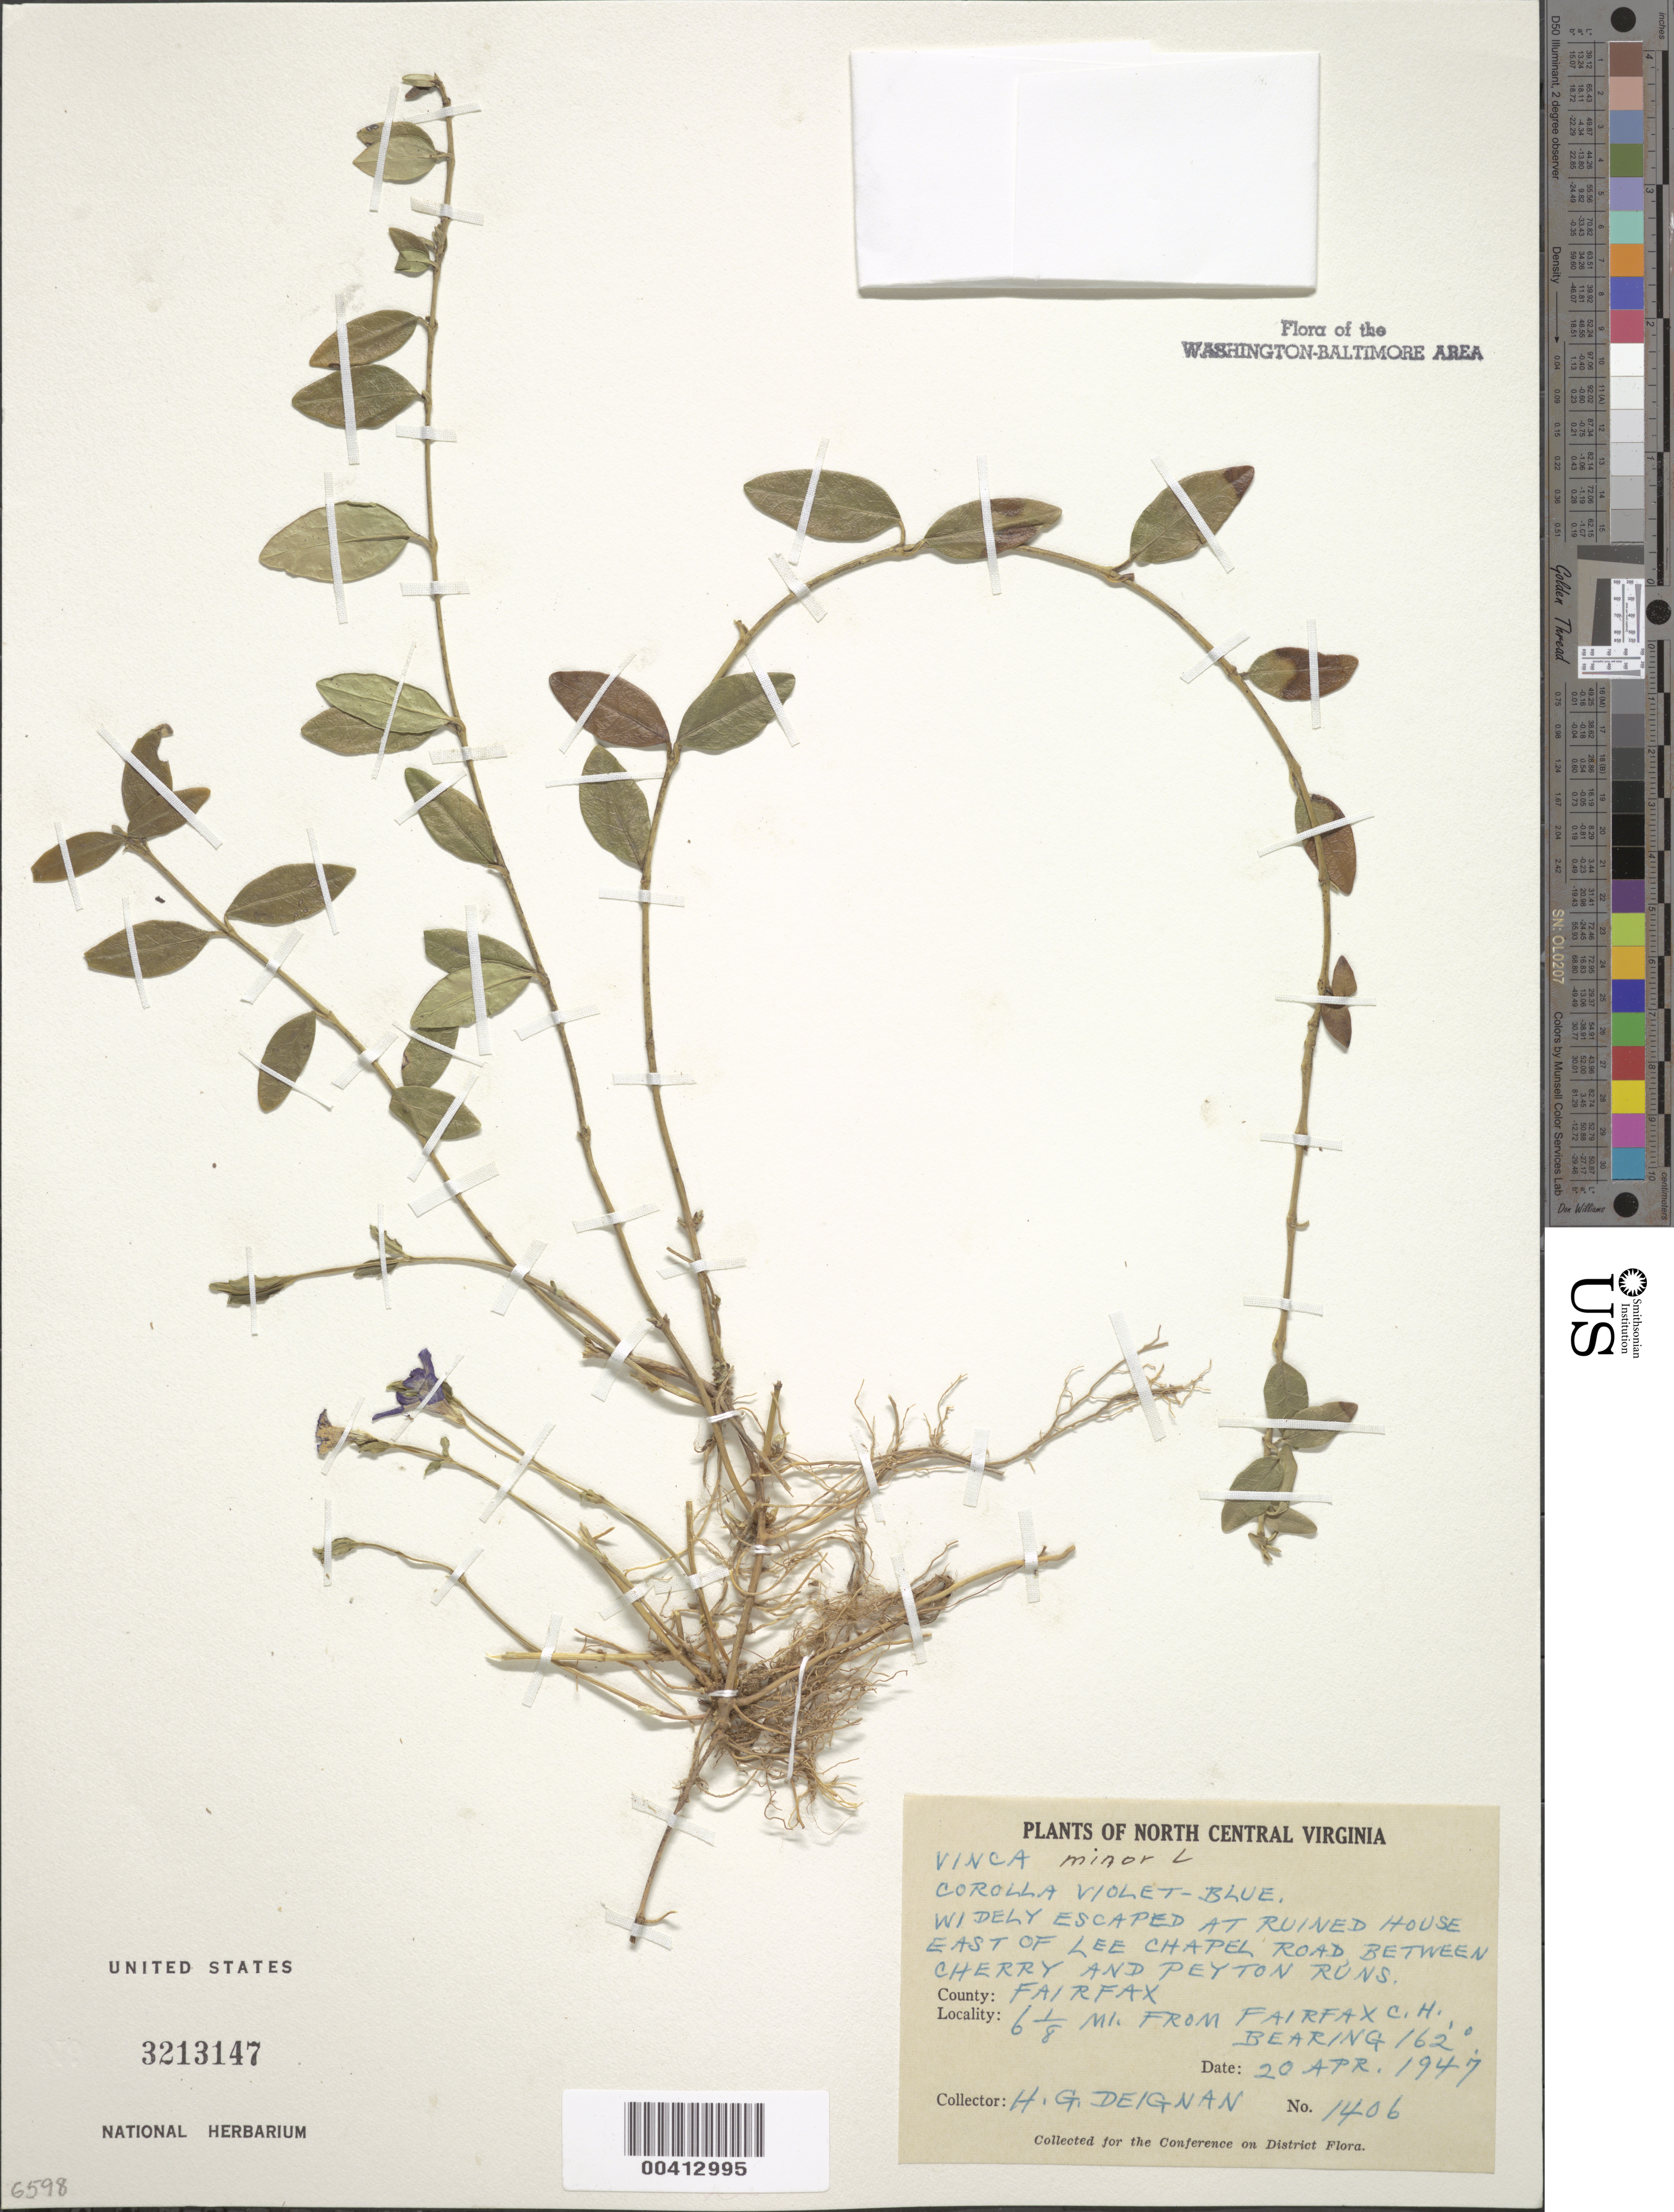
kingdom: Plantae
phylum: Tracheophyta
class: Magnoliopsida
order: Gentianales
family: Apocynaceae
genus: Vinca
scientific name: Vinca minor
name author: L.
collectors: H. Deignan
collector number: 1406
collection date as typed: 20 Apr 1947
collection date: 1947-04-20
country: United States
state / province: Virginia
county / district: Fairfax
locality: E of Lee Chapel Road, between Cherry and Peyton Runs, 6 1/8 mi. from Fairfax County Courthouse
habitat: Escaped near house ruins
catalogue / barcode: US 3213147